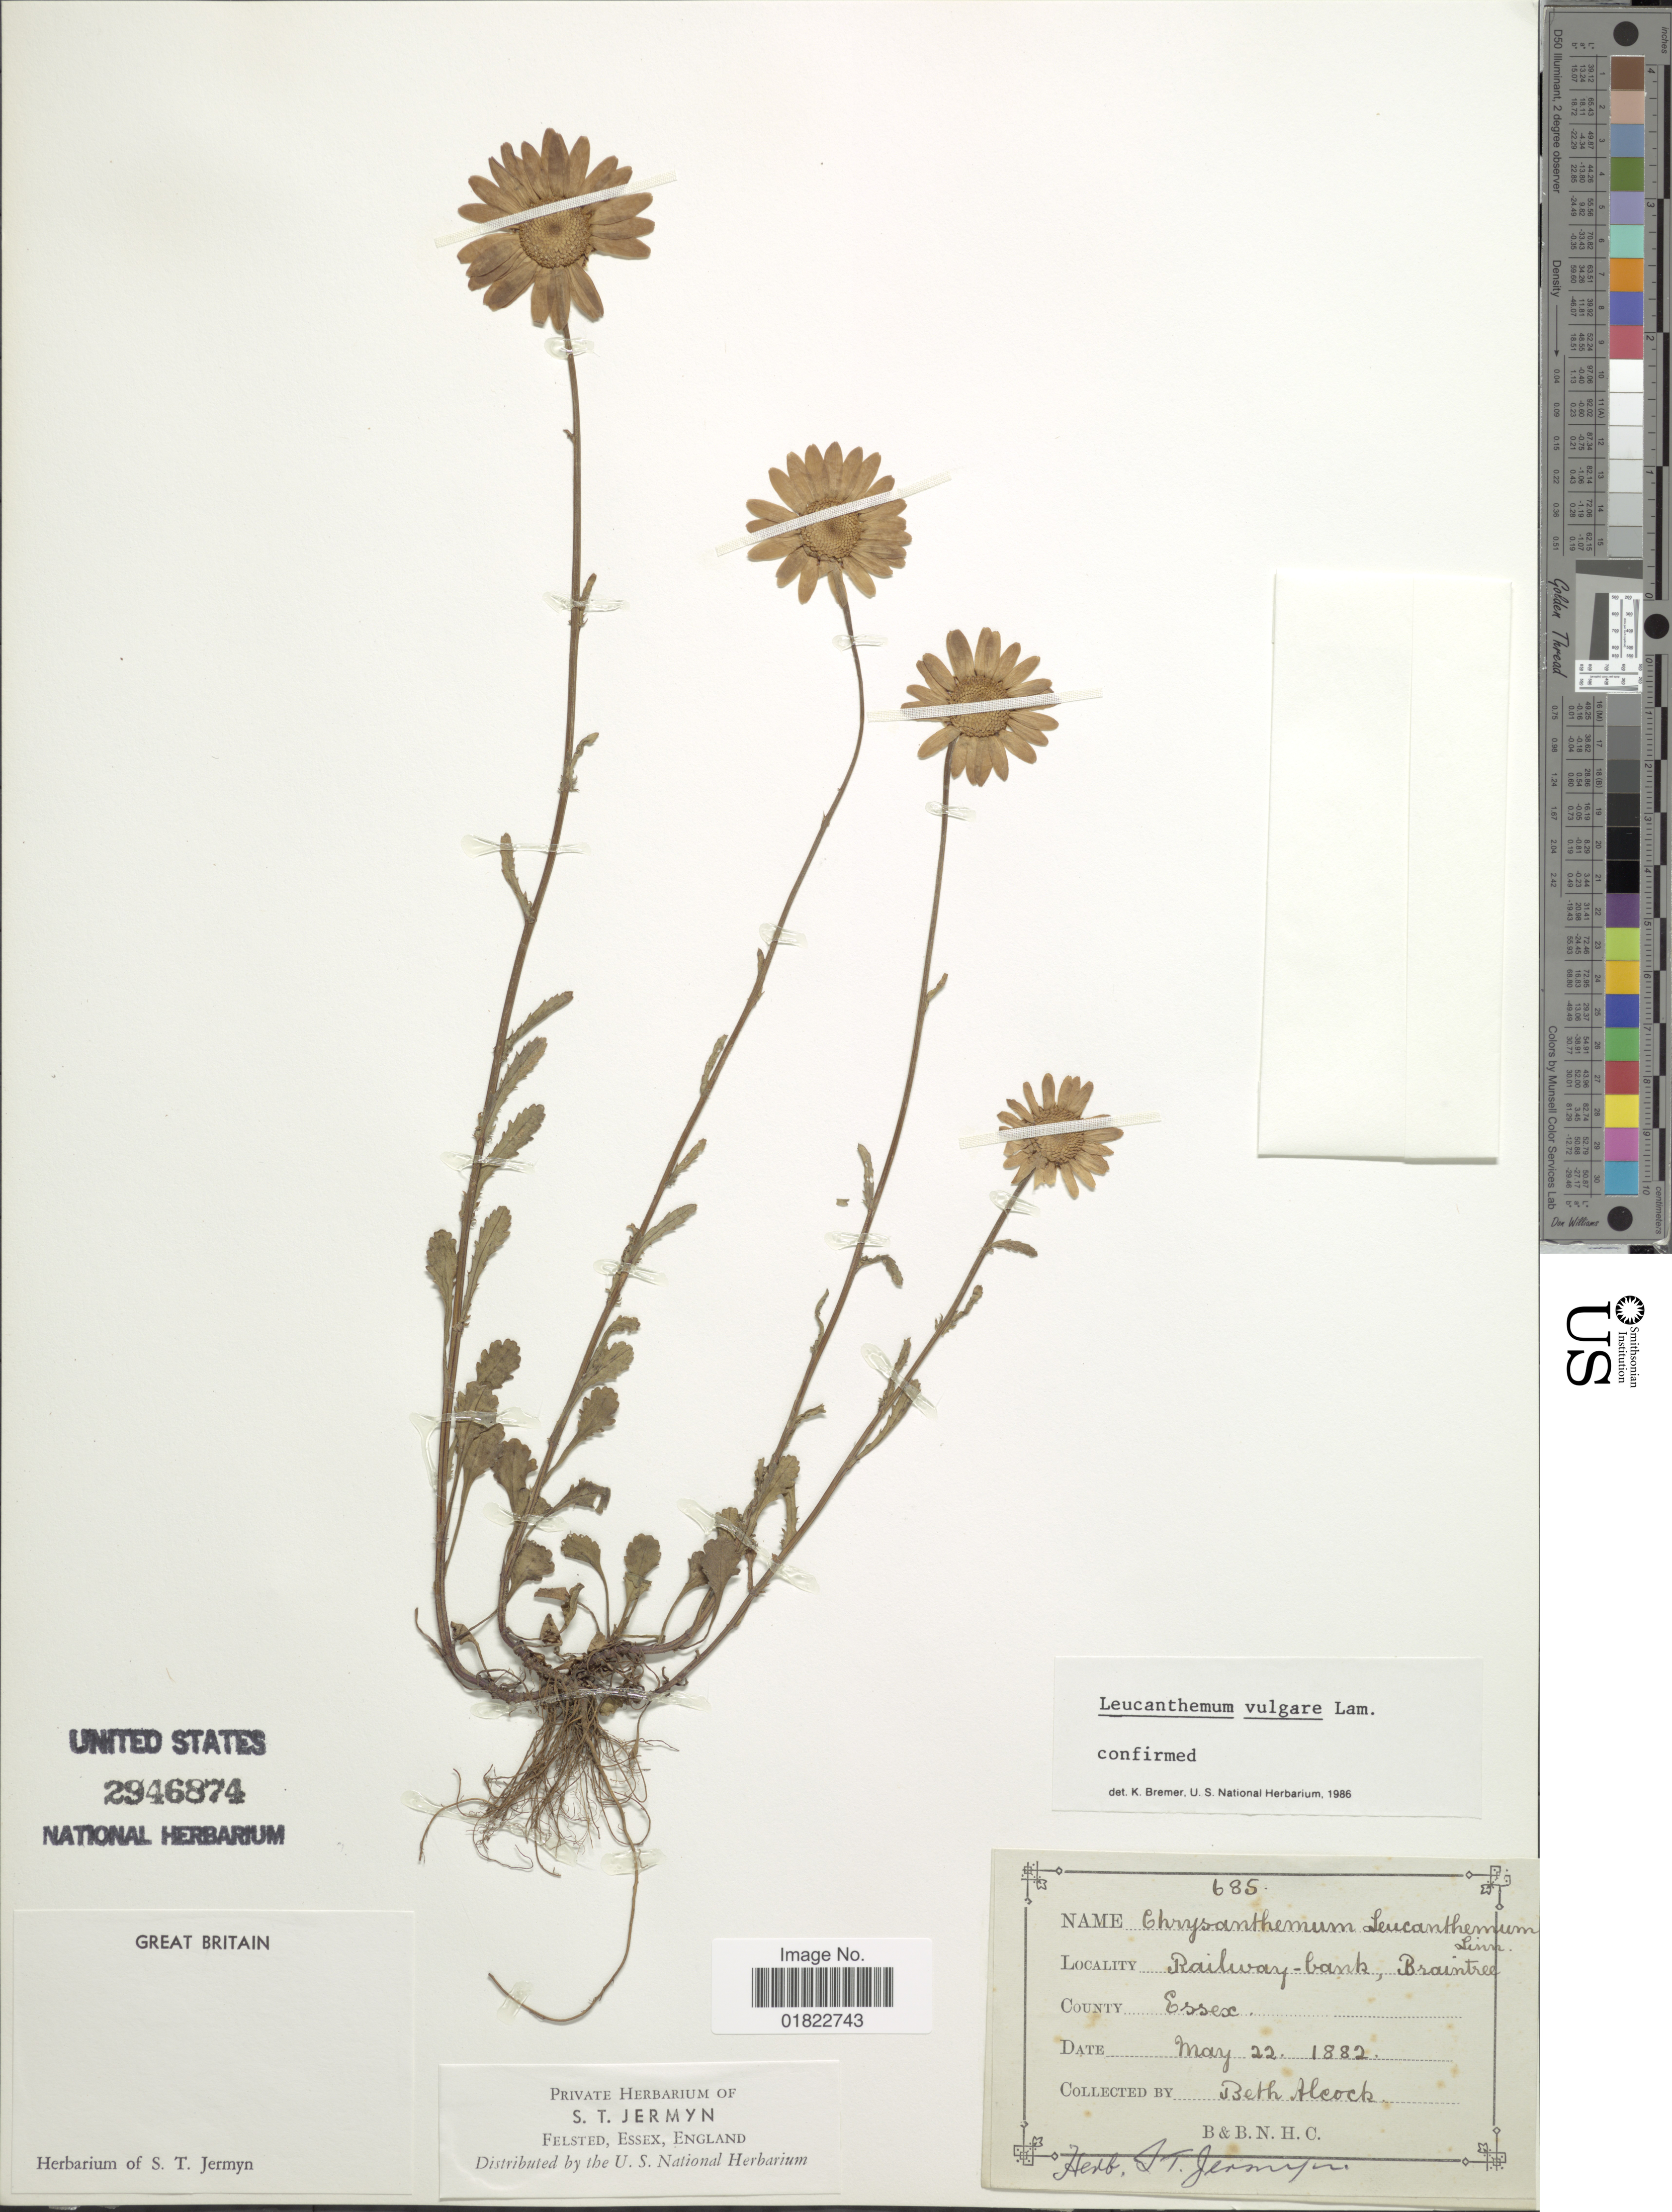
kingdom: Plantae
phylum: Tracheophyta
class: Magnoliopsida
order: Asterales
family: Asteraceae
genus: Leucanthemum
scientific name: Leucanthemum vulgare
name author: Lam.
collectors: B. Alcock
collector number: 685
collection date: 1882-05-22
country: United Kingdom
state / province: England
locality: Great Britain, Railway-bank, Braintree. County Essex.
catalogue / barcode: US 2946874